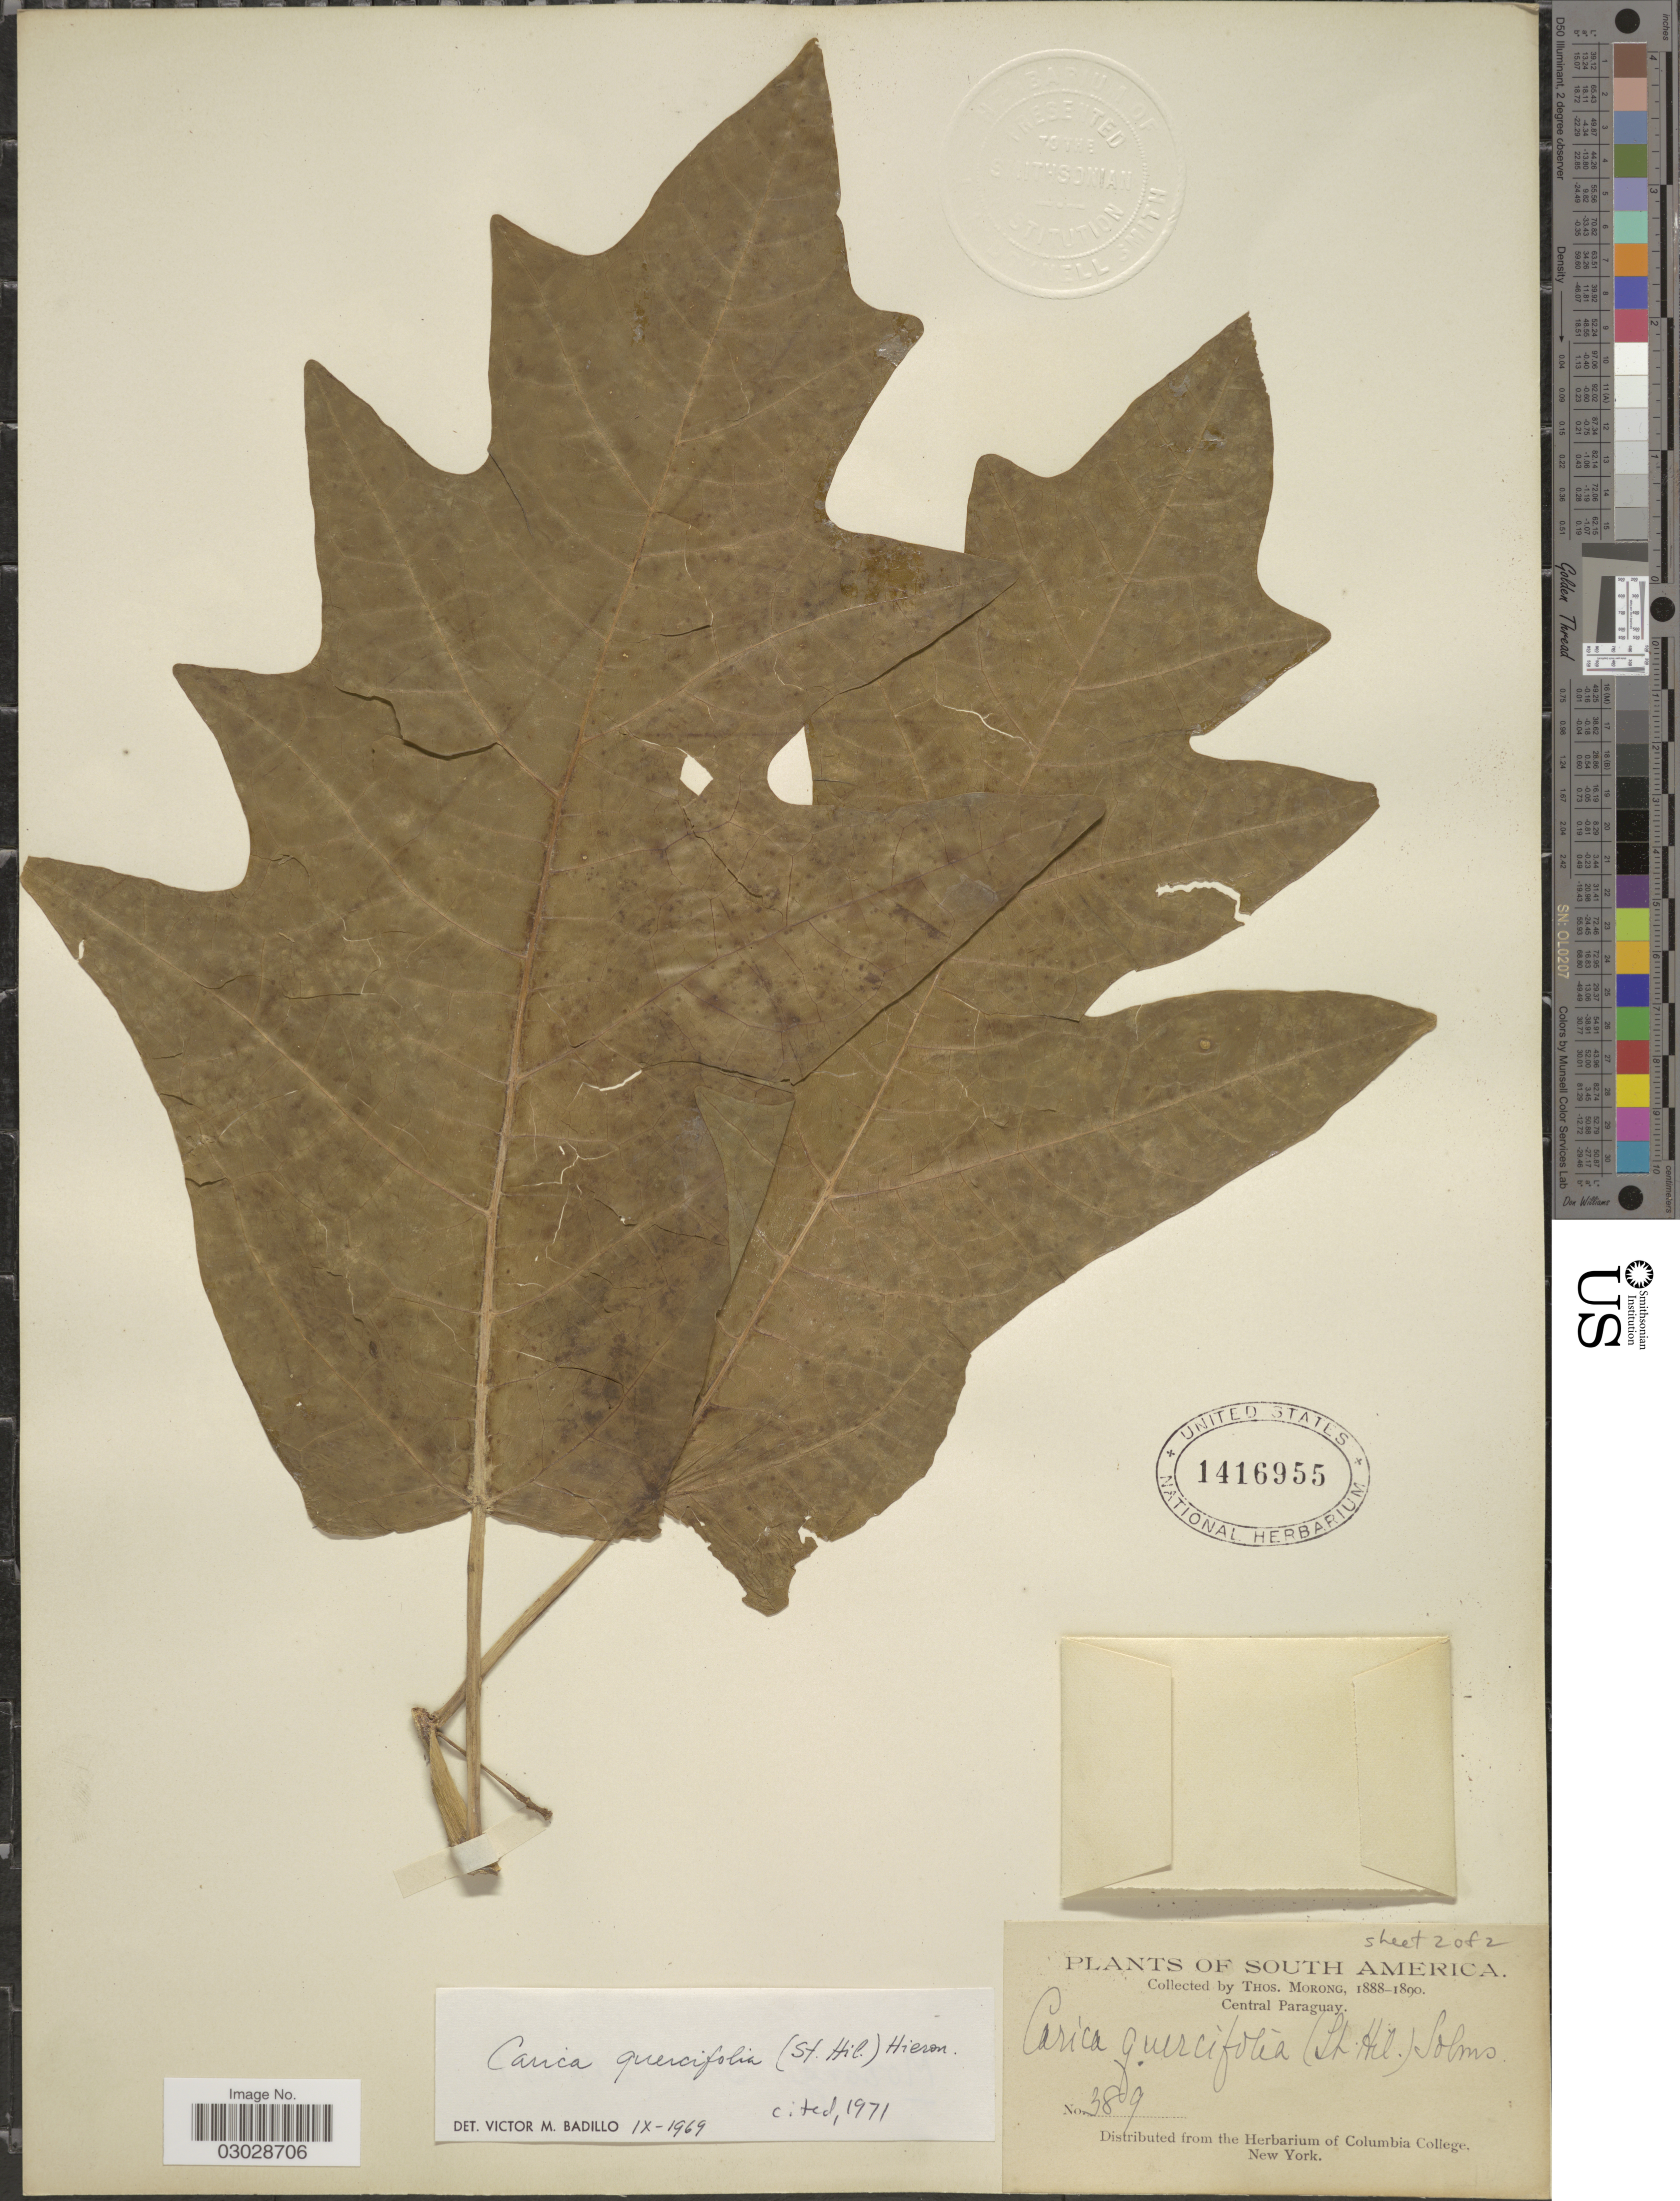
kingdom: Plantae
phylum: Tracheophyta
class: Magnoliopsida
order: Brassicales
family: Caricaceae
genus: Vasconcellea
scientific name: Vasconcellea quercifolia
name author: A. St.-Hil.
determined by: Strong, M. T., (US), Smithsonian Institution - National Museum of Natural History (UNITED STATES)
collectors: T. Morong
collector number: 389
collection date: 1888/1890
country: Paraguay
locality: Central Paraguay.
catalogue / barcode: US 1416955